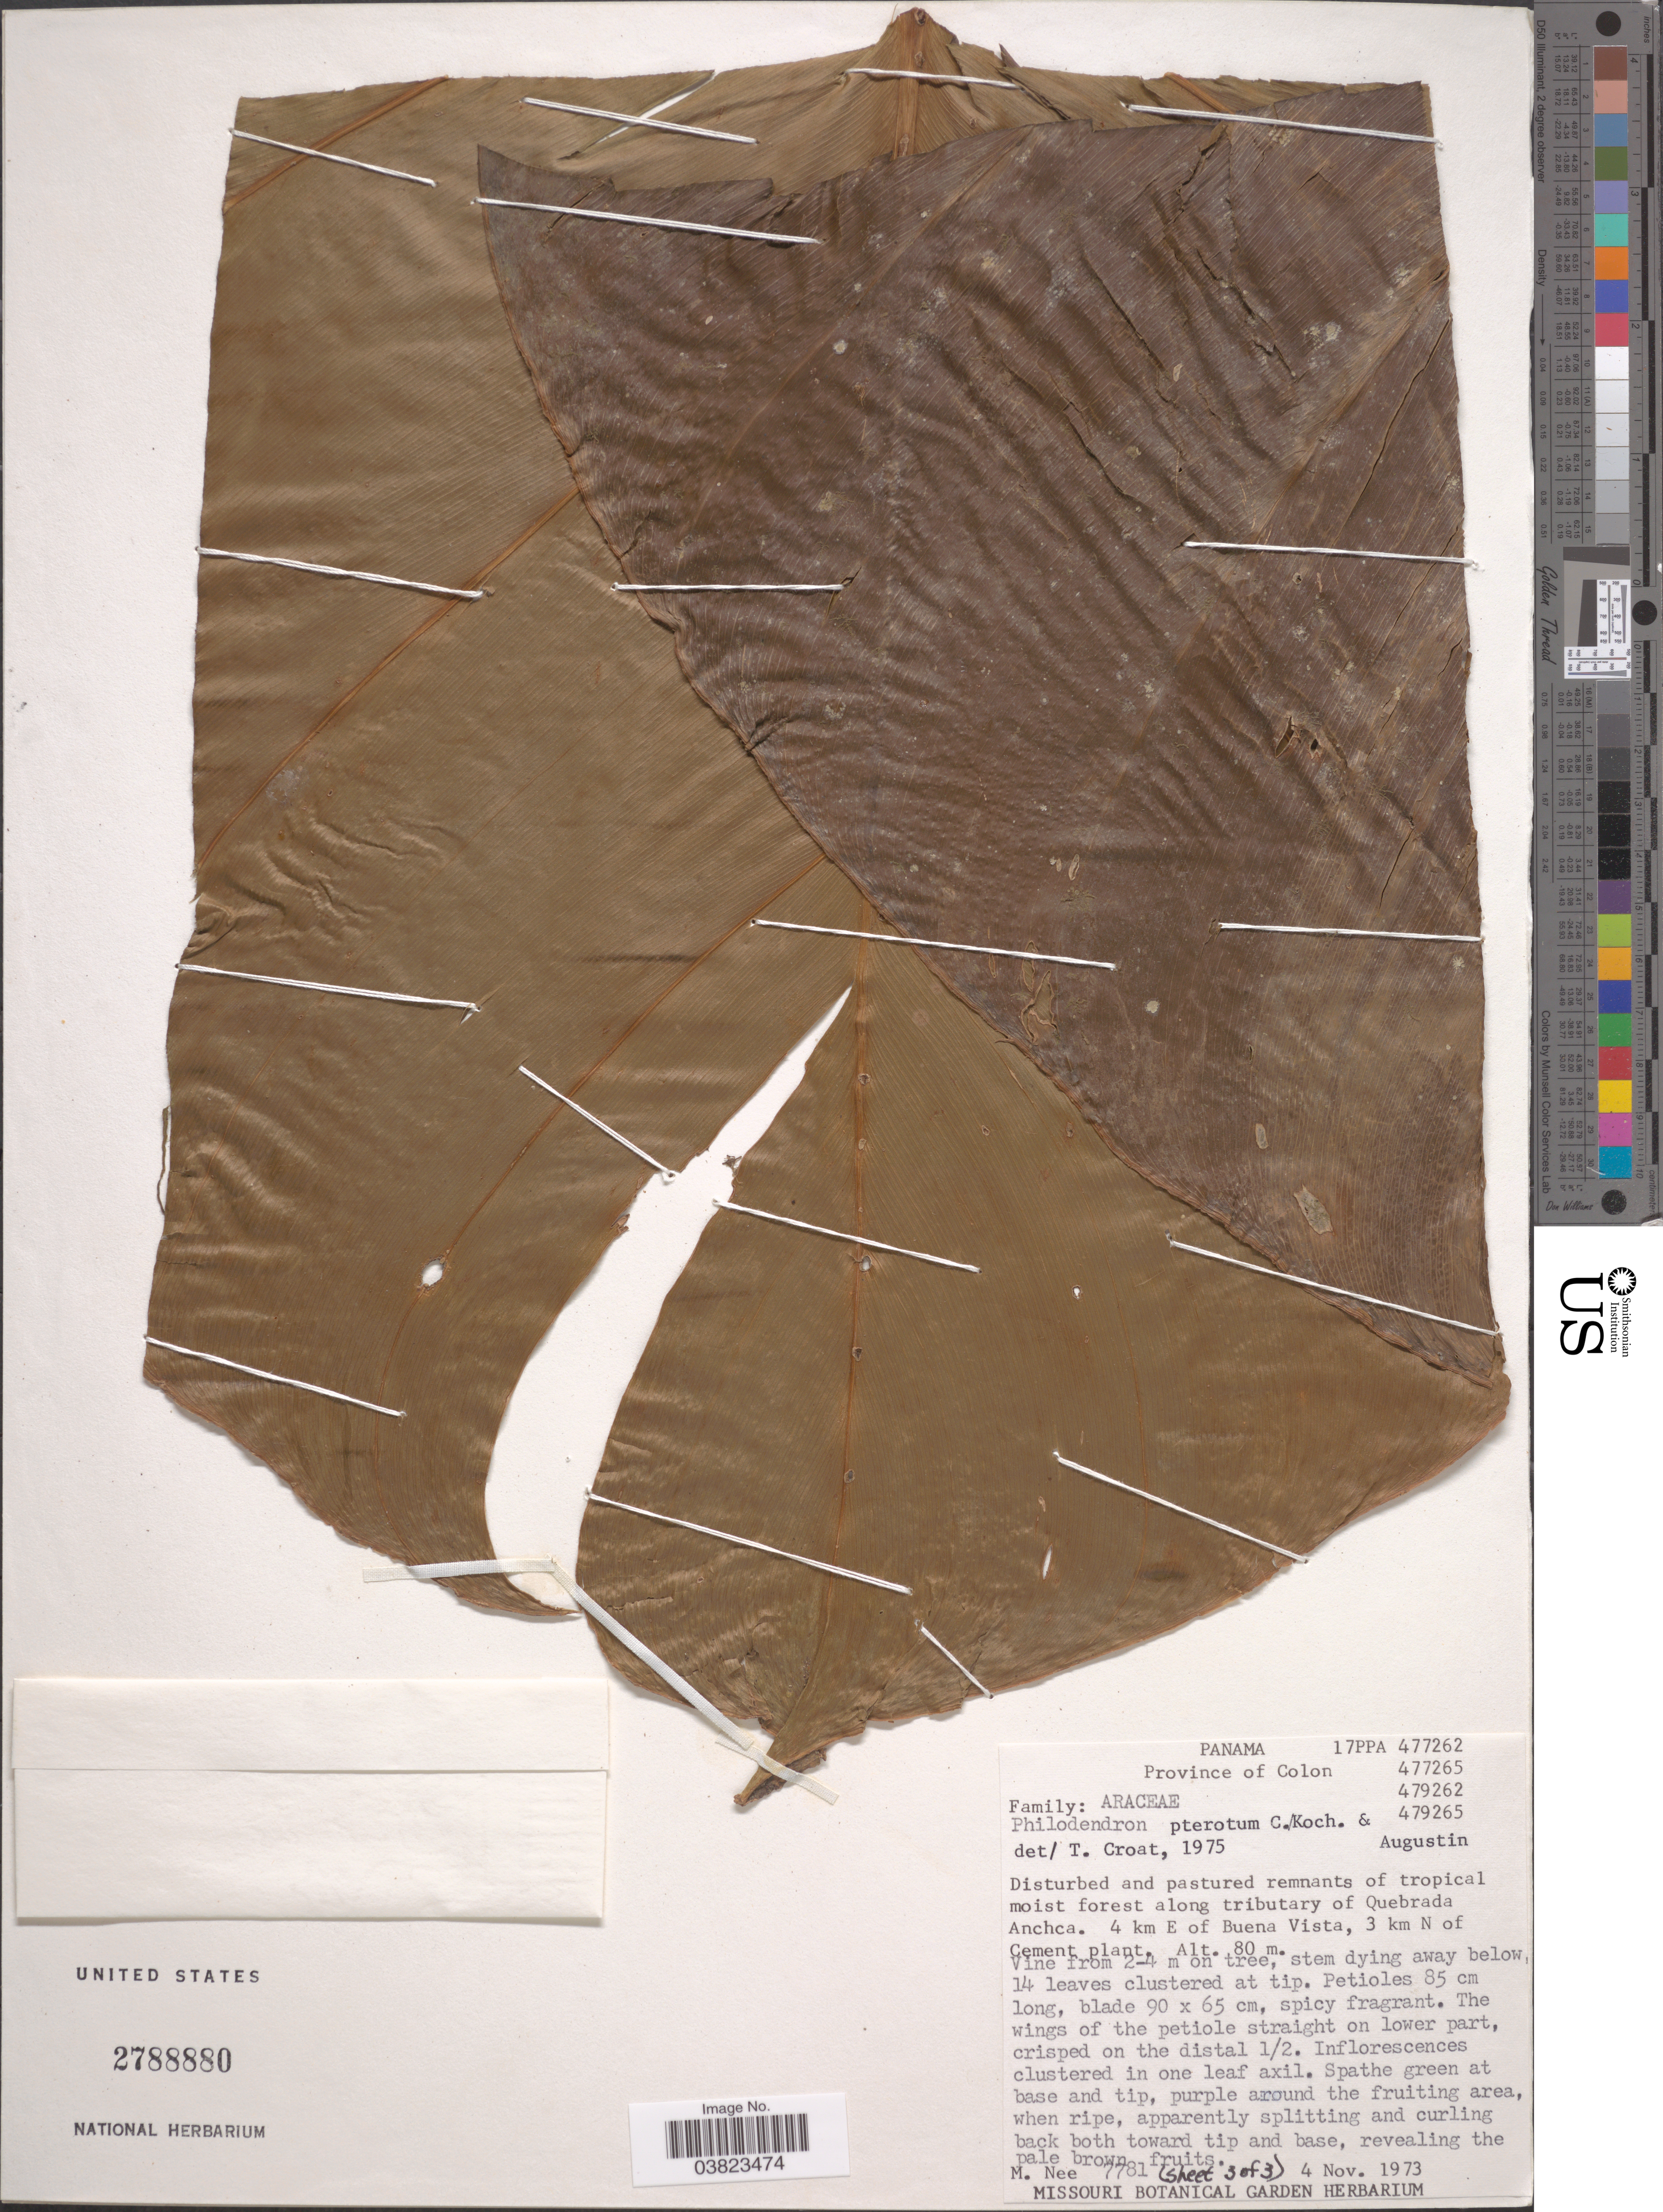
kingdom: Plantae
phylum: Tracheophyta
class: Liliopsida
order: Alismatales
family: Araceae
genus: Philodendron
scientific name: Philodendron pterotum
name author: K. Koch & Augustin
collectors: M. Nee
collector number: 7781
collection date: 1973-11-04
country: Panama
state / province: Colón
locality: Disturbed and pastured remnants of tropical moist forest along tributary of Quebrada Anchca. 4 km E of Buena Vista, 3 km N of Cement plant.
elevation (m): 80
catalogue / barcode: US 2788880